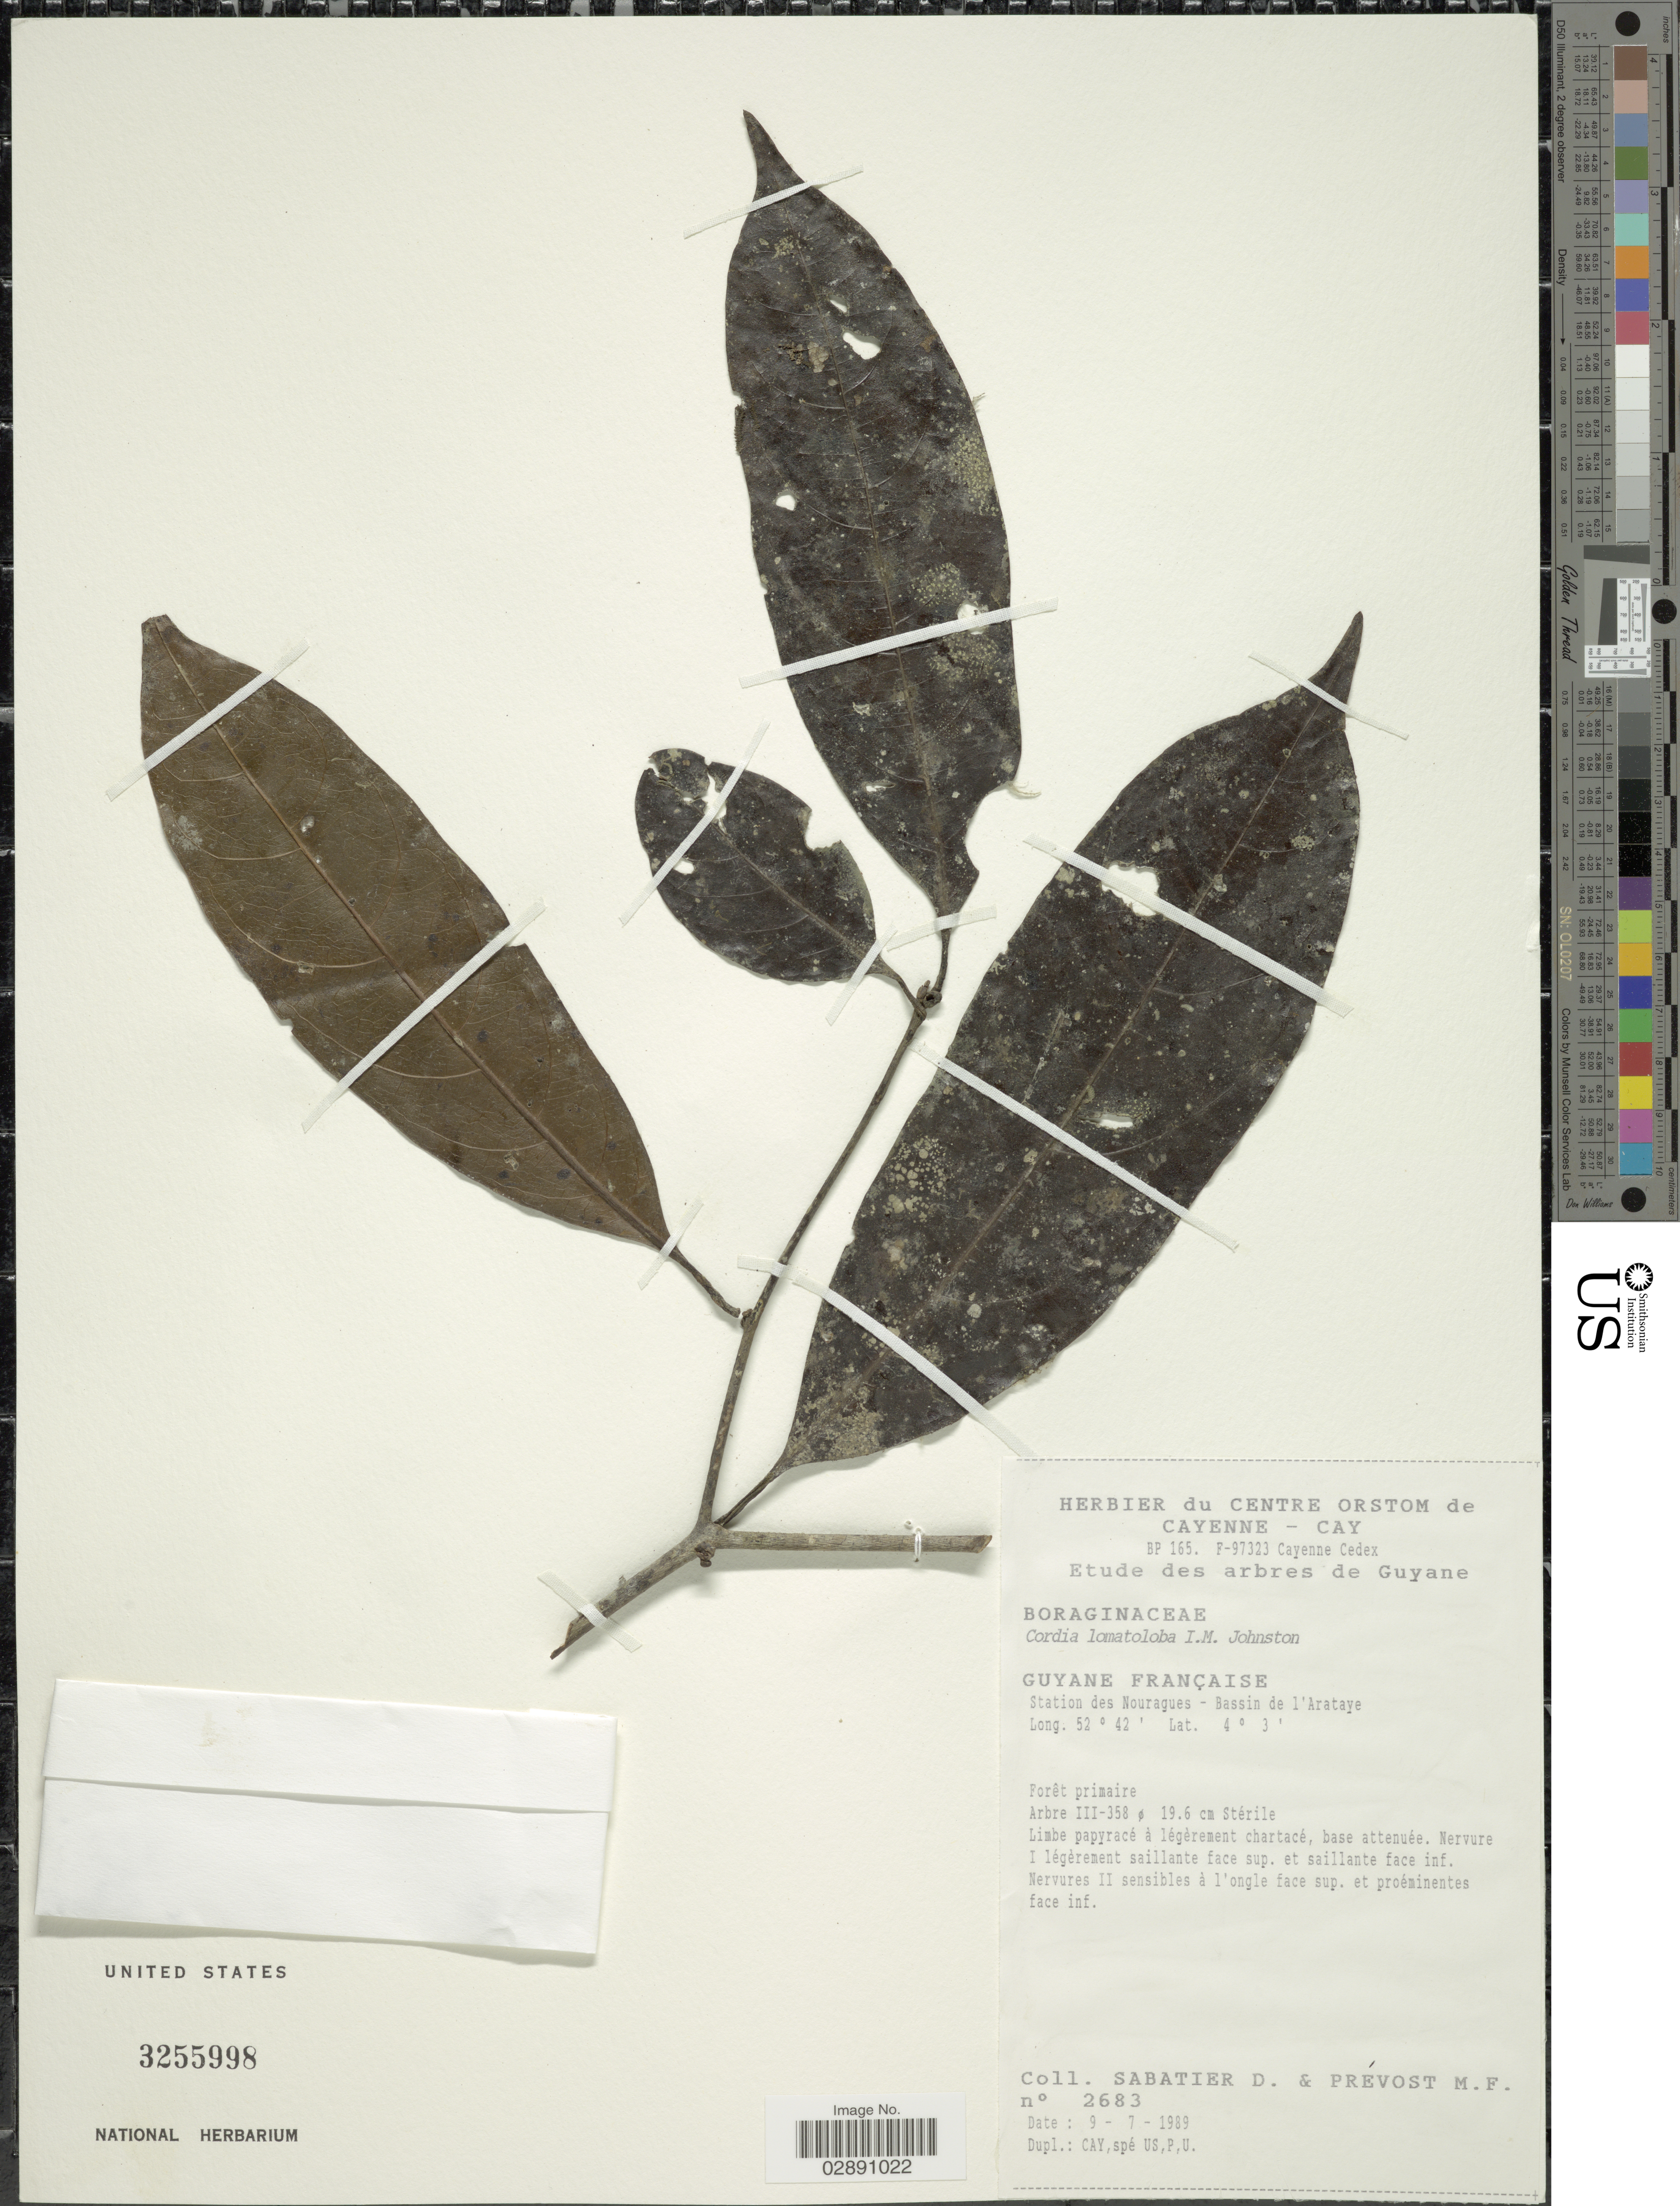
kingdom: Plantae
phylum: Tracheophyta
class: Magnoliopsida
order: Boraginales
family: Cordiaceae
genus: Cordia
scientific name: Cordia lomatoloba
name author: I.M. Johnst.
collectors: D. Sabatier & M. Prévost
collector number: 2683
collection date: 1989-07-09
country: French Guiana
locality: Guyane Francaise. Station des Nouragues - Bassin de l'Arataye.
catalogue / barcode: US 3255998